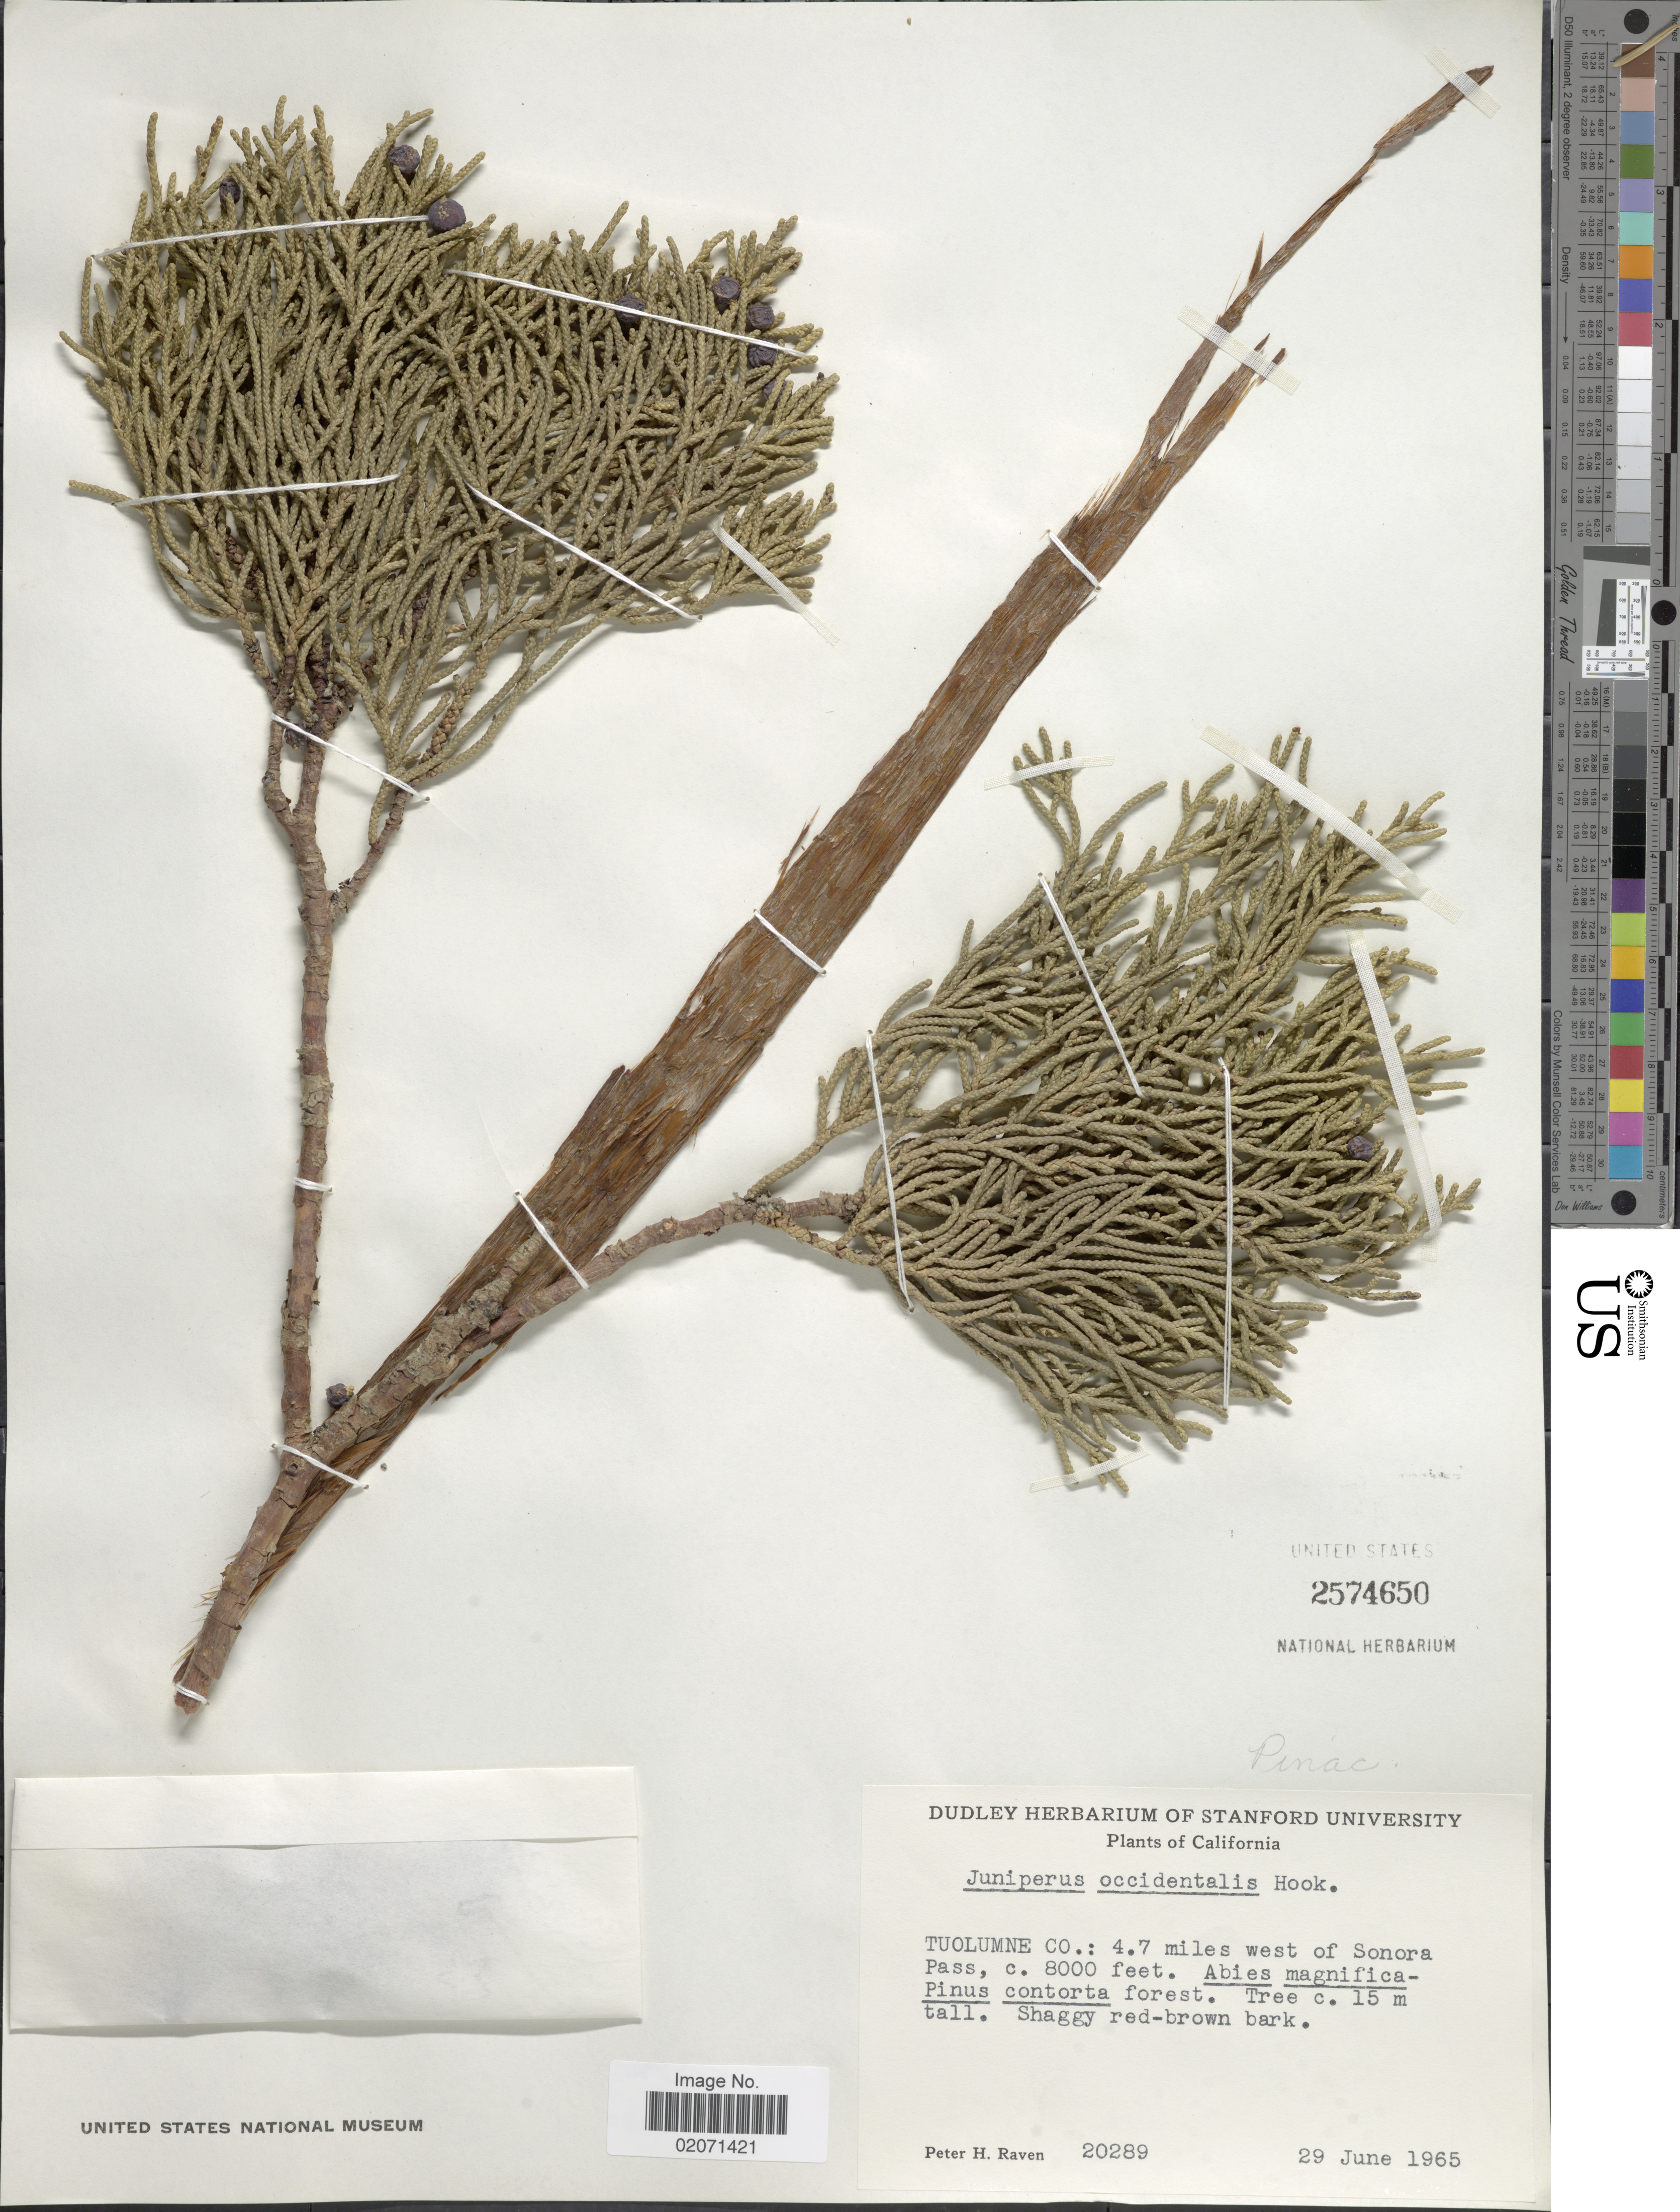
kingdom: Plantae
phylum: Tracheophyta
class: Pinopsida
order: Pinales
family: Cupressaceae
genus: Juniperus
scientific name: Juniperus occidentalis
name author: Hook.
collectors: P. Raven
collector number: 20289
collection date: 1965-06-29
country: United States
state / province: California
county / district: Tuolumne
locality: Tuolumne Co.: 4.7 miles west of Sonora Pass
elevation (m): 2438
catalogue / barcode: US 2574650